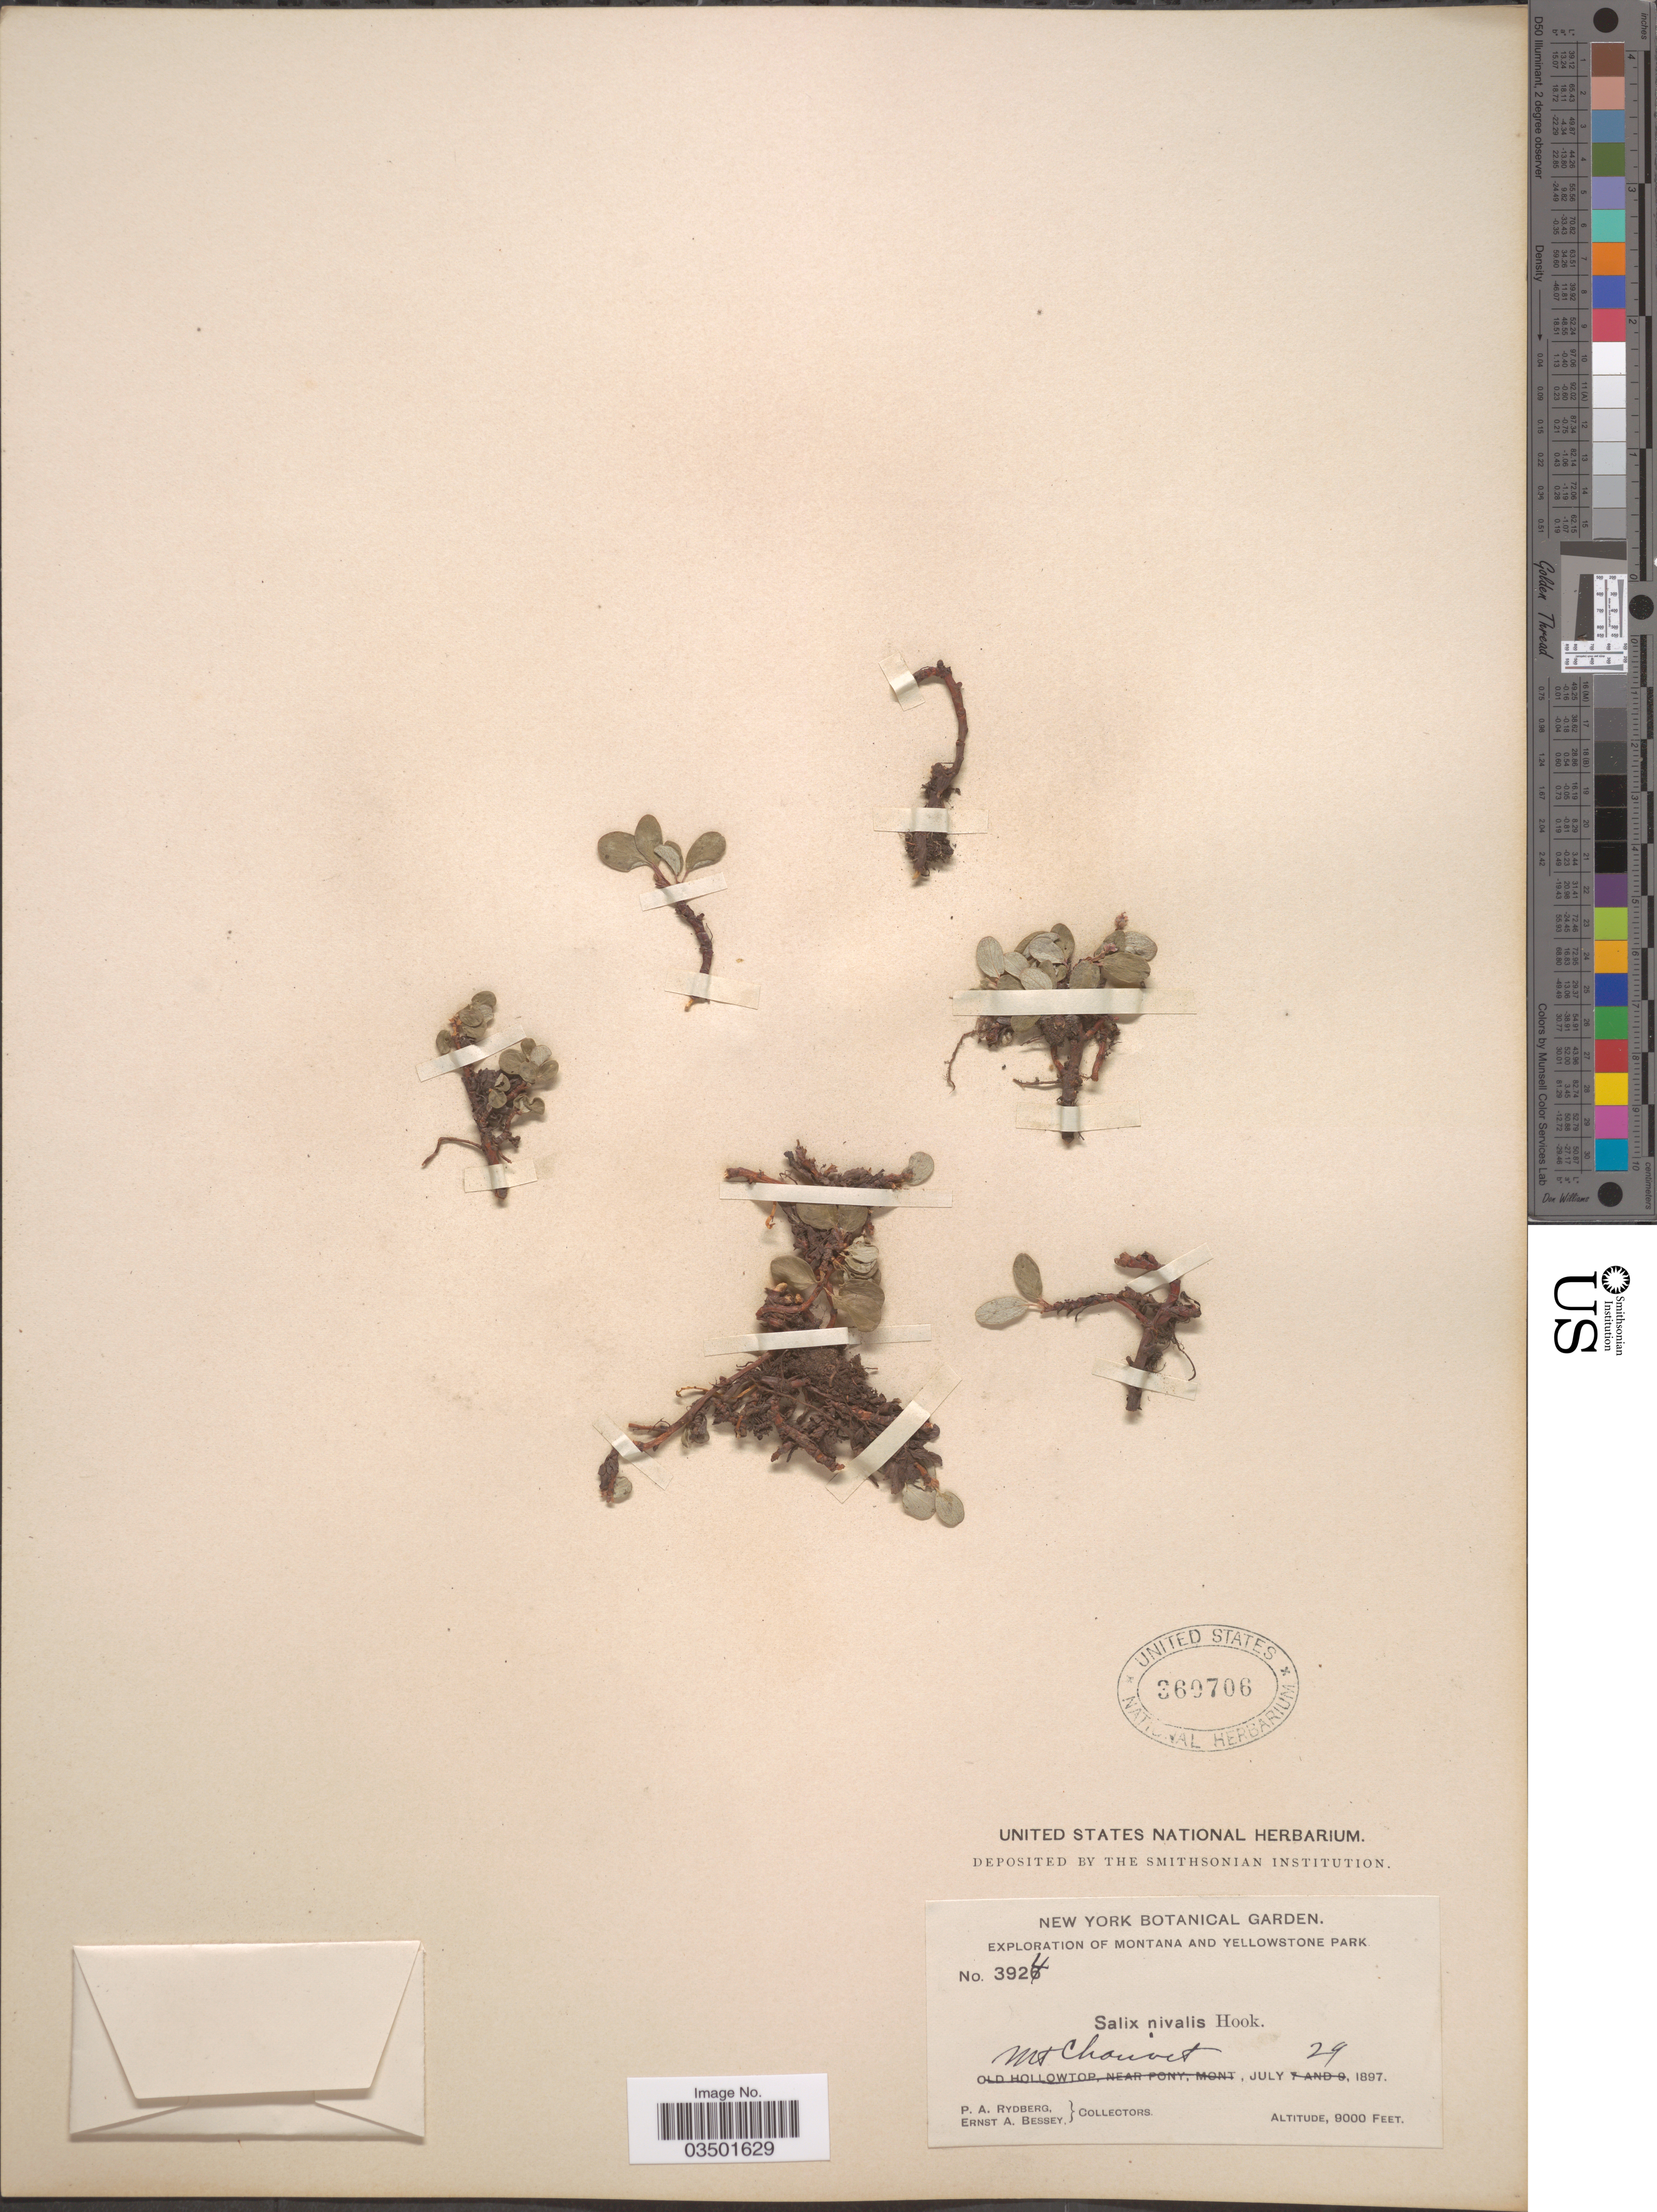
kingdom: Plantae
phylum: Tracheophyta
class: Magnoliopsida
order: Malpighiales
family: Salicaceae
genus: Salix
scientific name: Salix nivalis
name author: Hook.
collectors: P. A. Rydberg & E. A. Bessey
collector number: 3924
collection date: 1897-07-29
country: United States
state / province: Montana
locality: Yellowstone Park. Mt Chouvet.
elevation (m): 2743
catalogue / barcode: US 360706